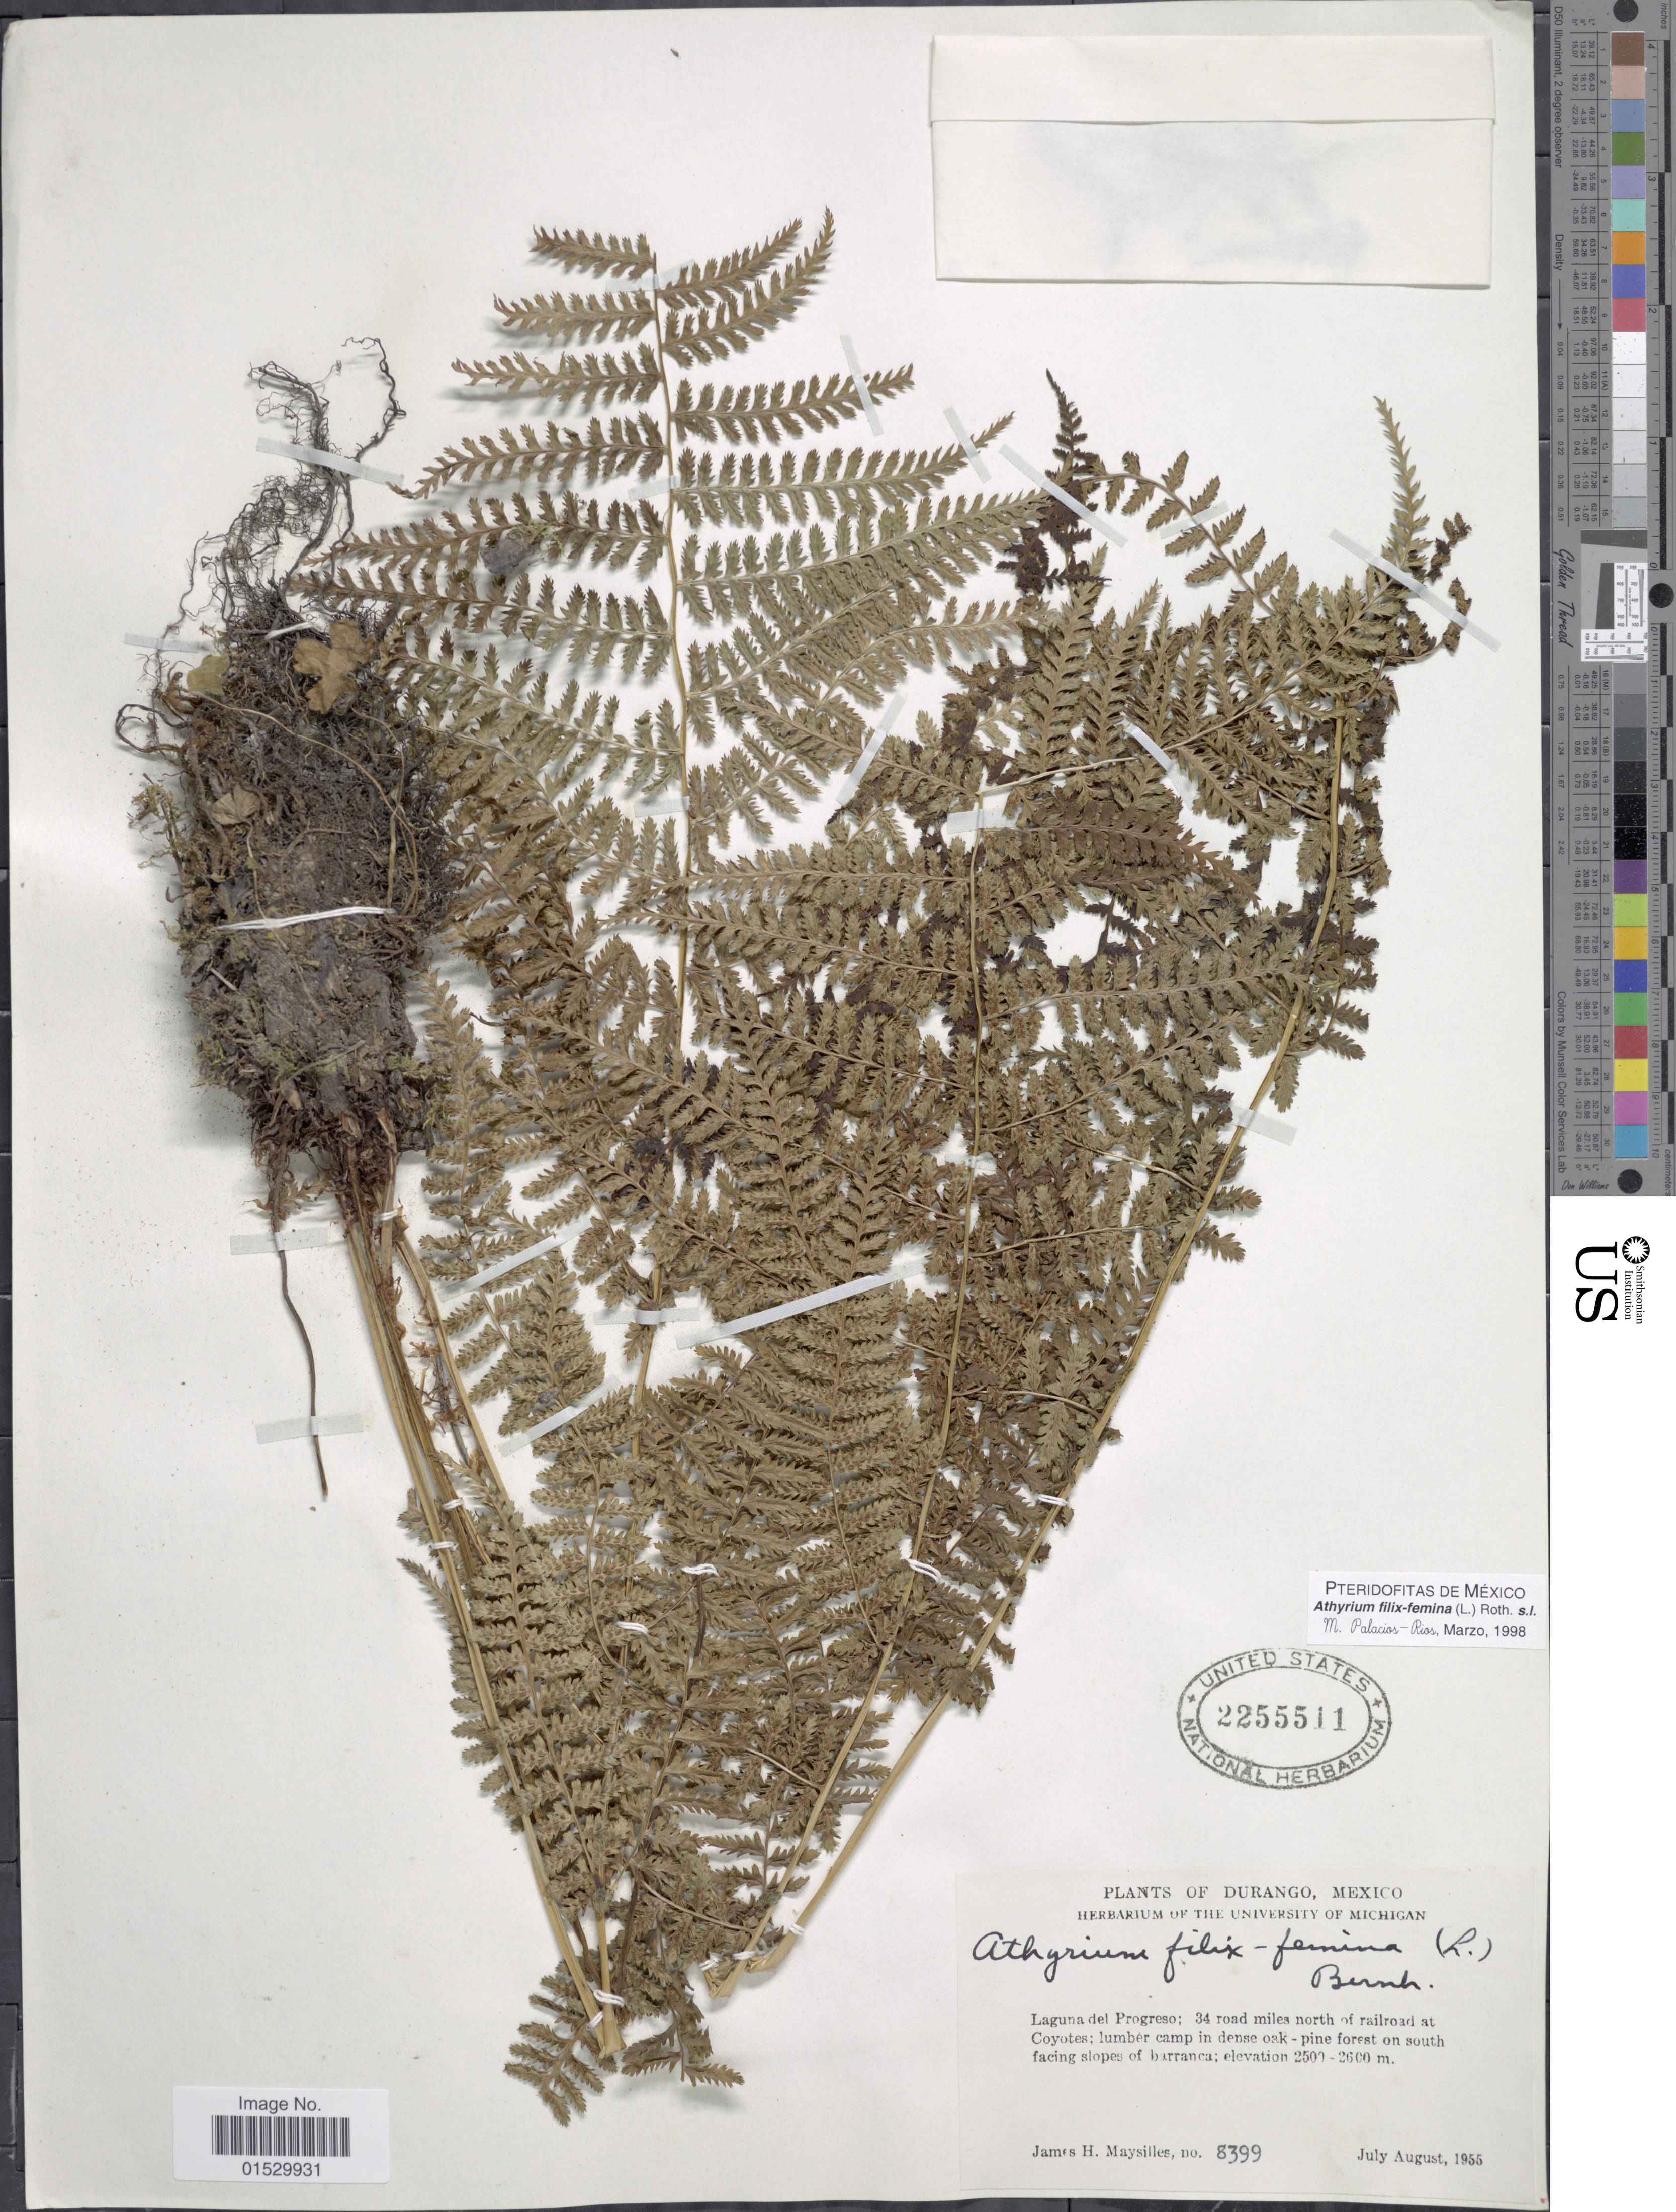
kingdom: Plantae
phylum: Tracheophyta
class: Polypodiopsida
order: Polypodiales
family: Athyriaceae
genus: Athyrium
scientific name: Athyrium bourgeaui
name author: E. Fourn.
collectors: J. Maysilles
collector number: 8399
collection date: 1955-07/1955-08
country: Mexico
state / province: Durango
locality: Laguna del Progreso; 34 road miles north of railroad at Coyotes; lumber camp in dense oak - pine forest on south facing slopes of barranca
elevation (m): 2500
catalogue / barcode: US 2255511